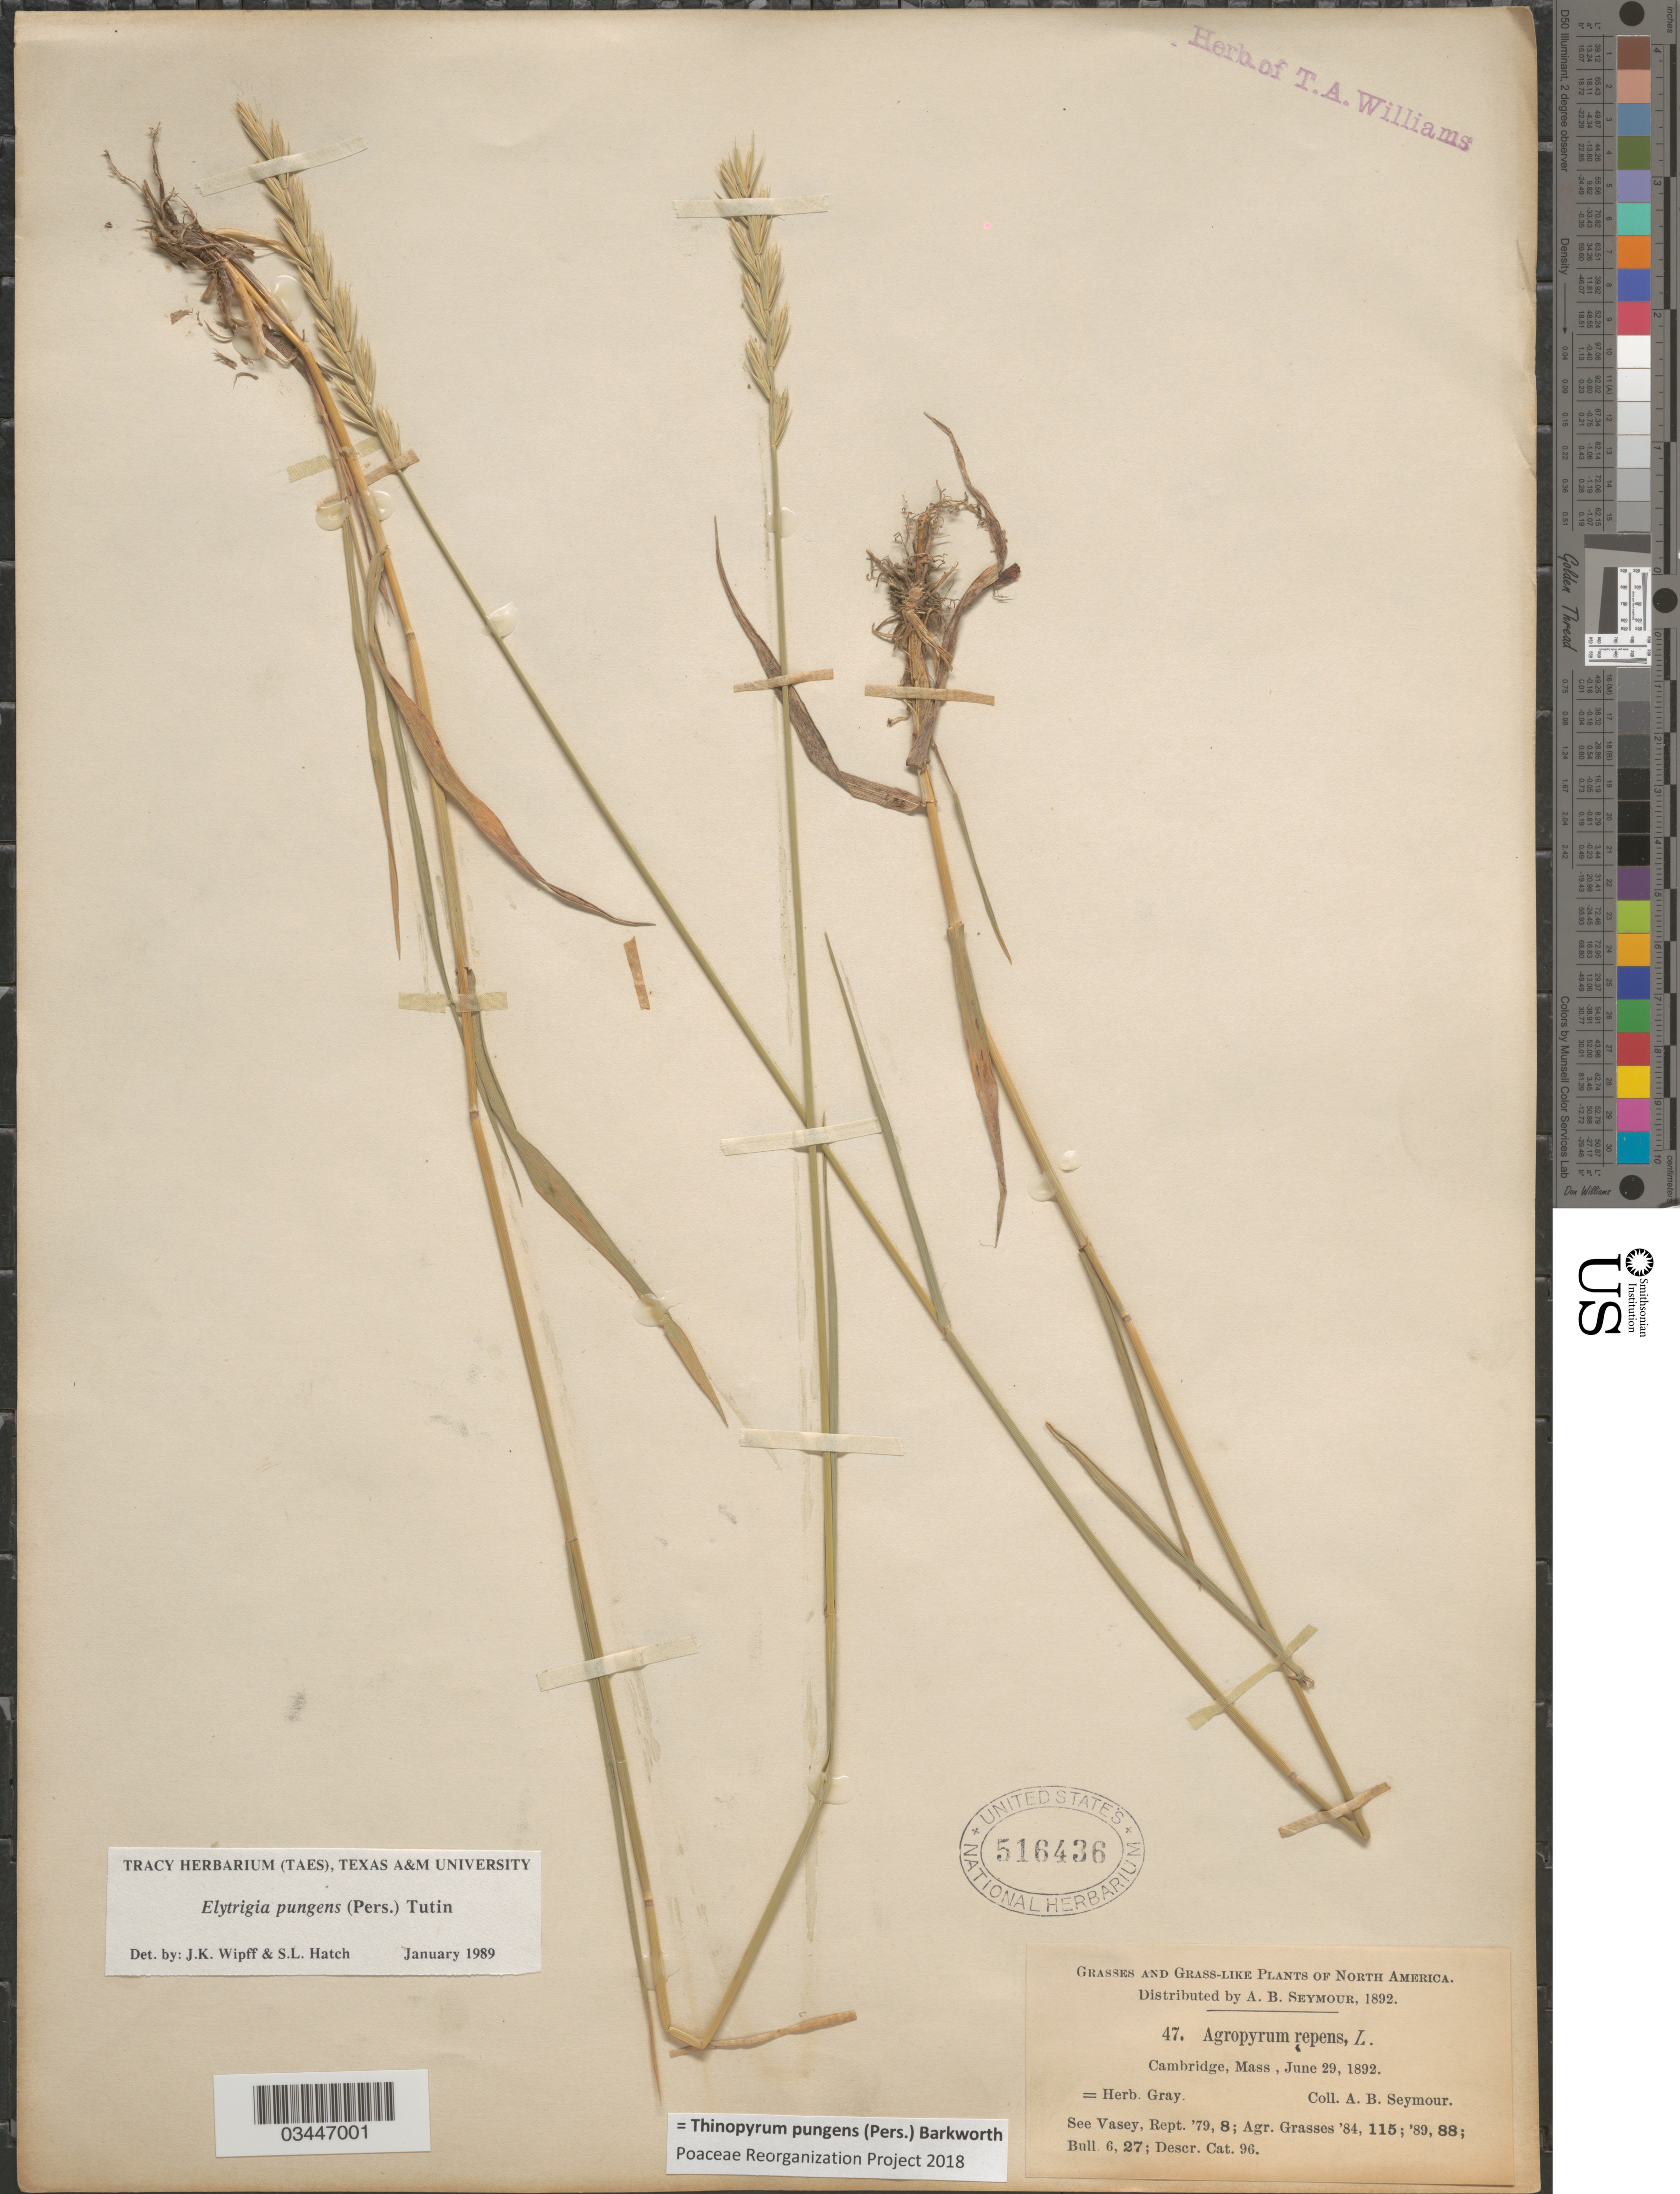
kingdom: Plantae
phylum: Tracheophyta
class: Liliopsida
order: Poales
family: Poaceae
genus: Thinopyrum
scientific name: Thinopyrum pungens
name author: (Pers.) Barkworth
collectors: A. Seymour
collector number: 47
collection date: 1892-06-29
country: United States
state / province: Massachusetts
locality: Cambridge.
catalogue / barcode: US 516436